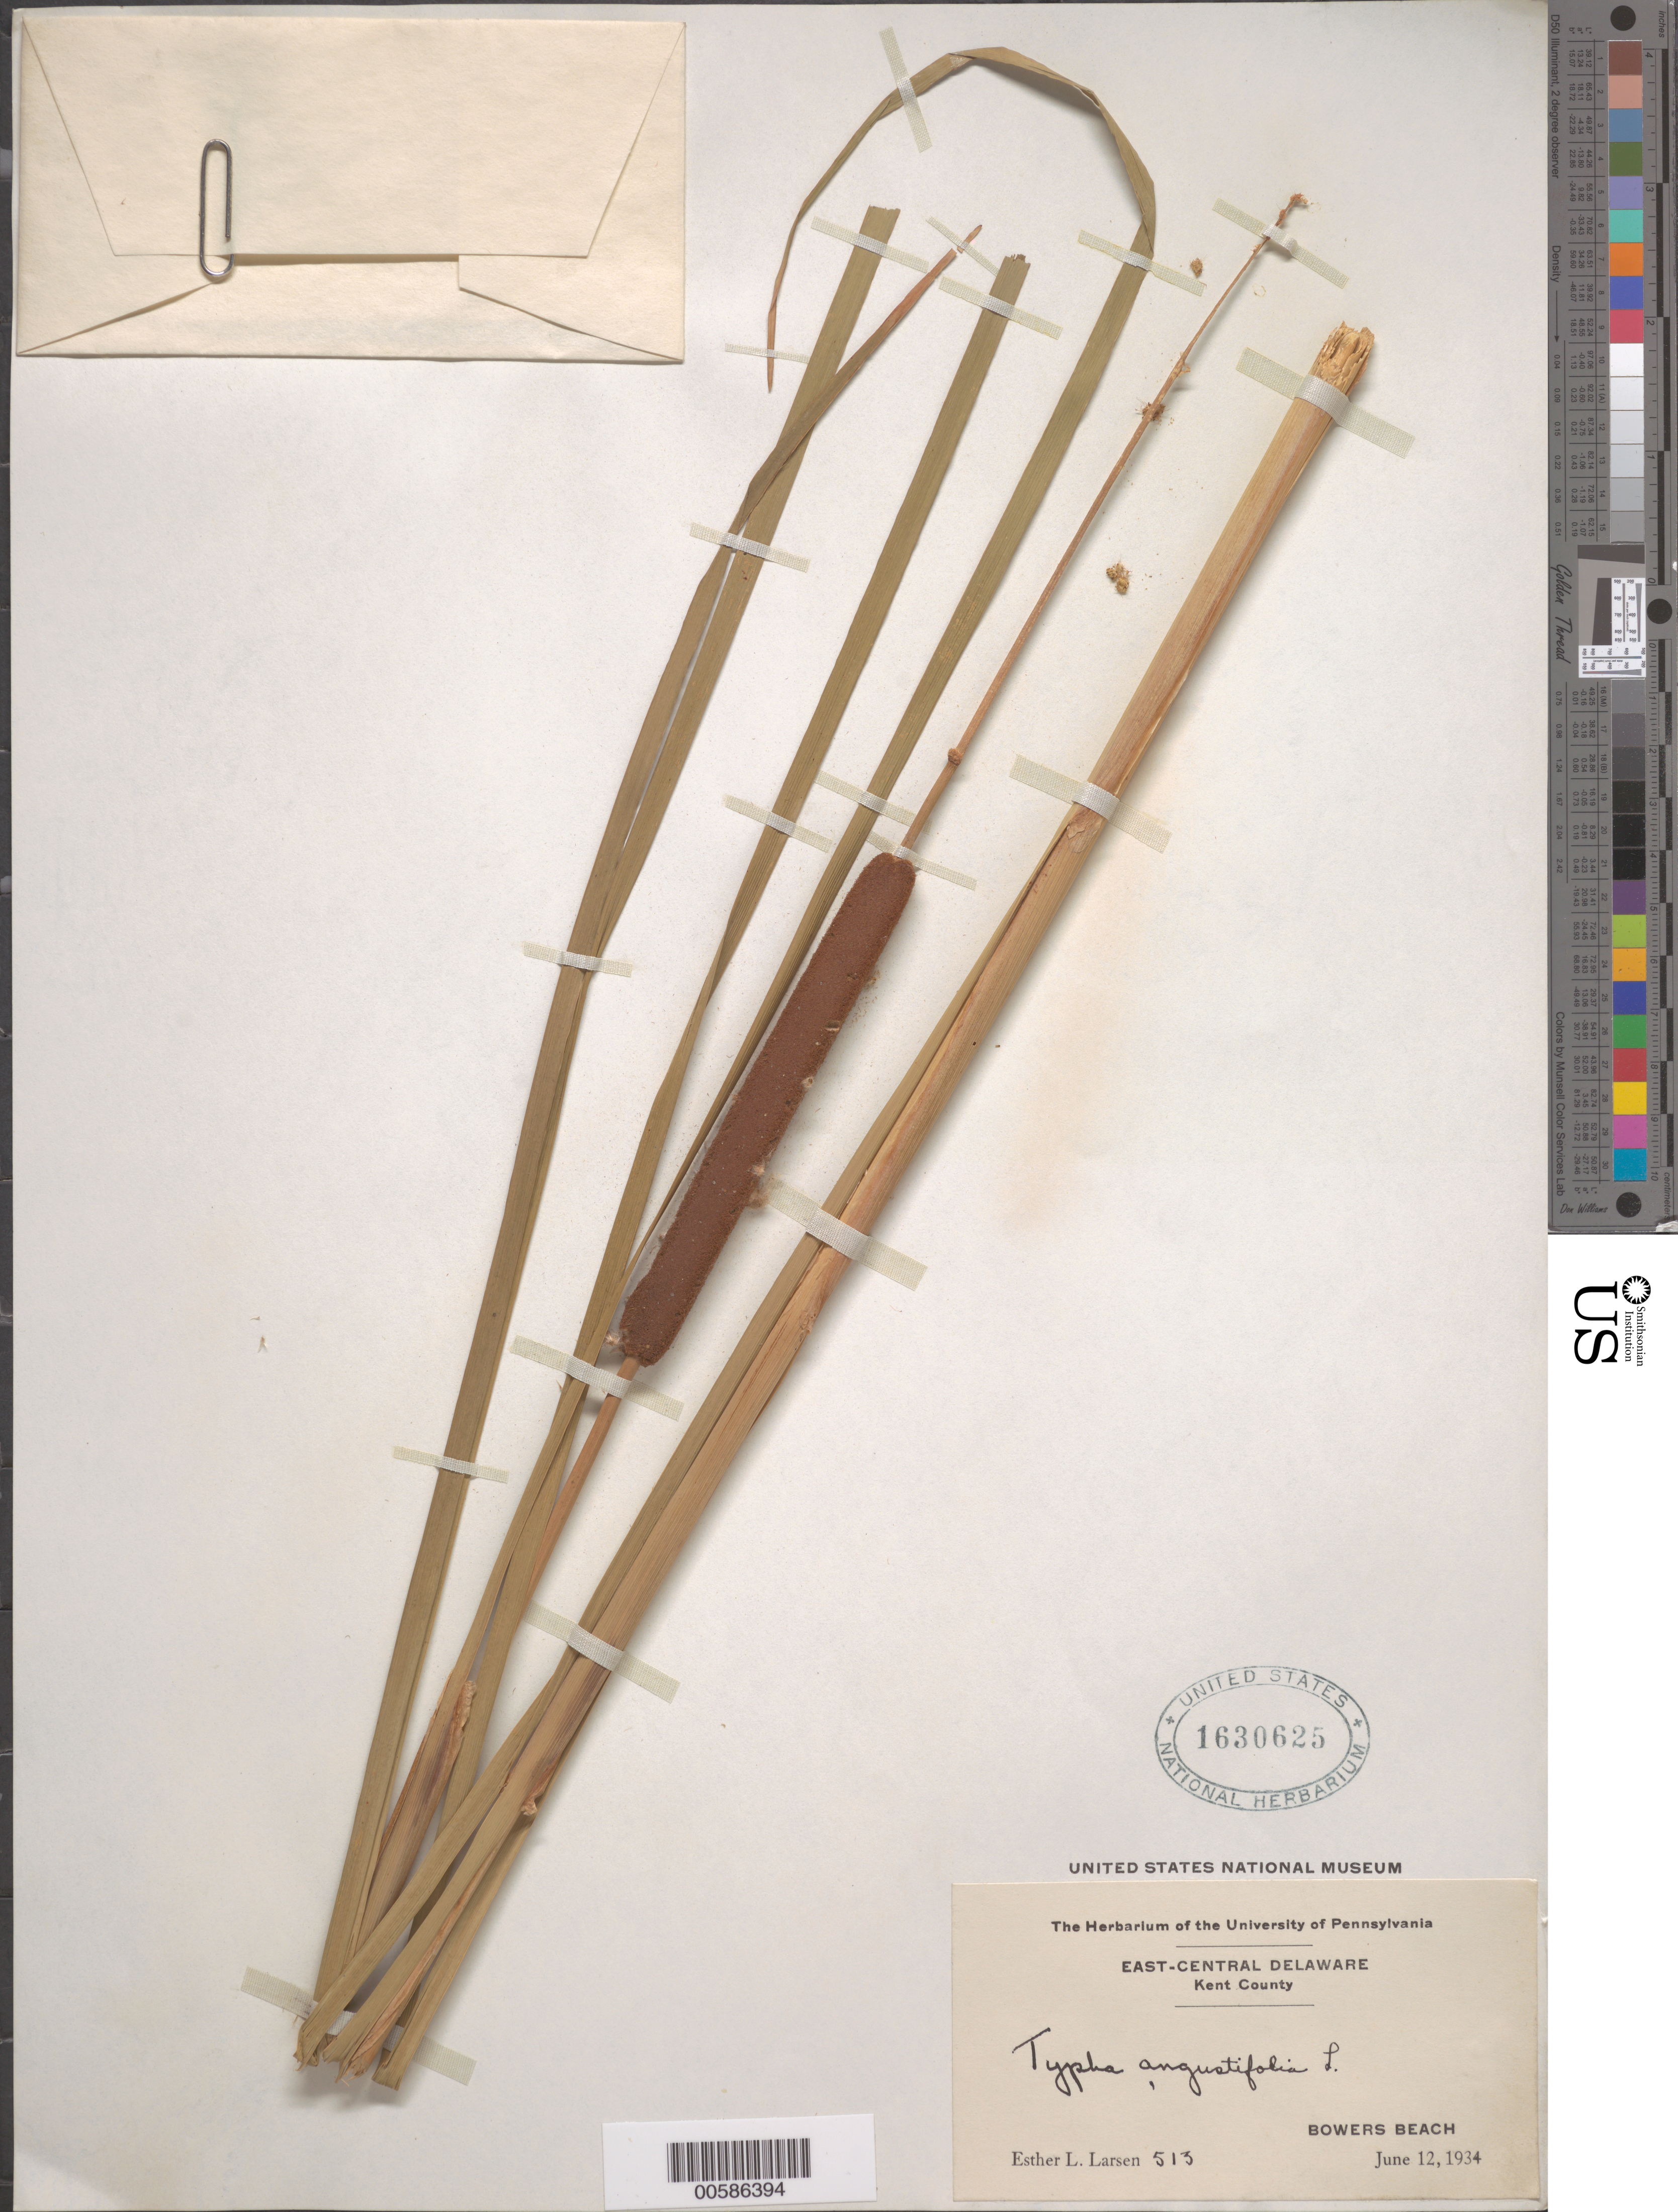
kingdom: Plantae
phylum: Tracheophyta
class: Liliopsida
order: Poales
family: Typhaceae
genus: Typha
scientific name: Typha angustifolia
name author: L.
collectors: E. Larsen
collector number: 513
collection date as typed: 12 Jun 1934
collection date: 1934-06-12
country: United States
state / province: Delaware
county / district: Kent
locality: Bowers Beach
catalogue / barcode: US 1630625